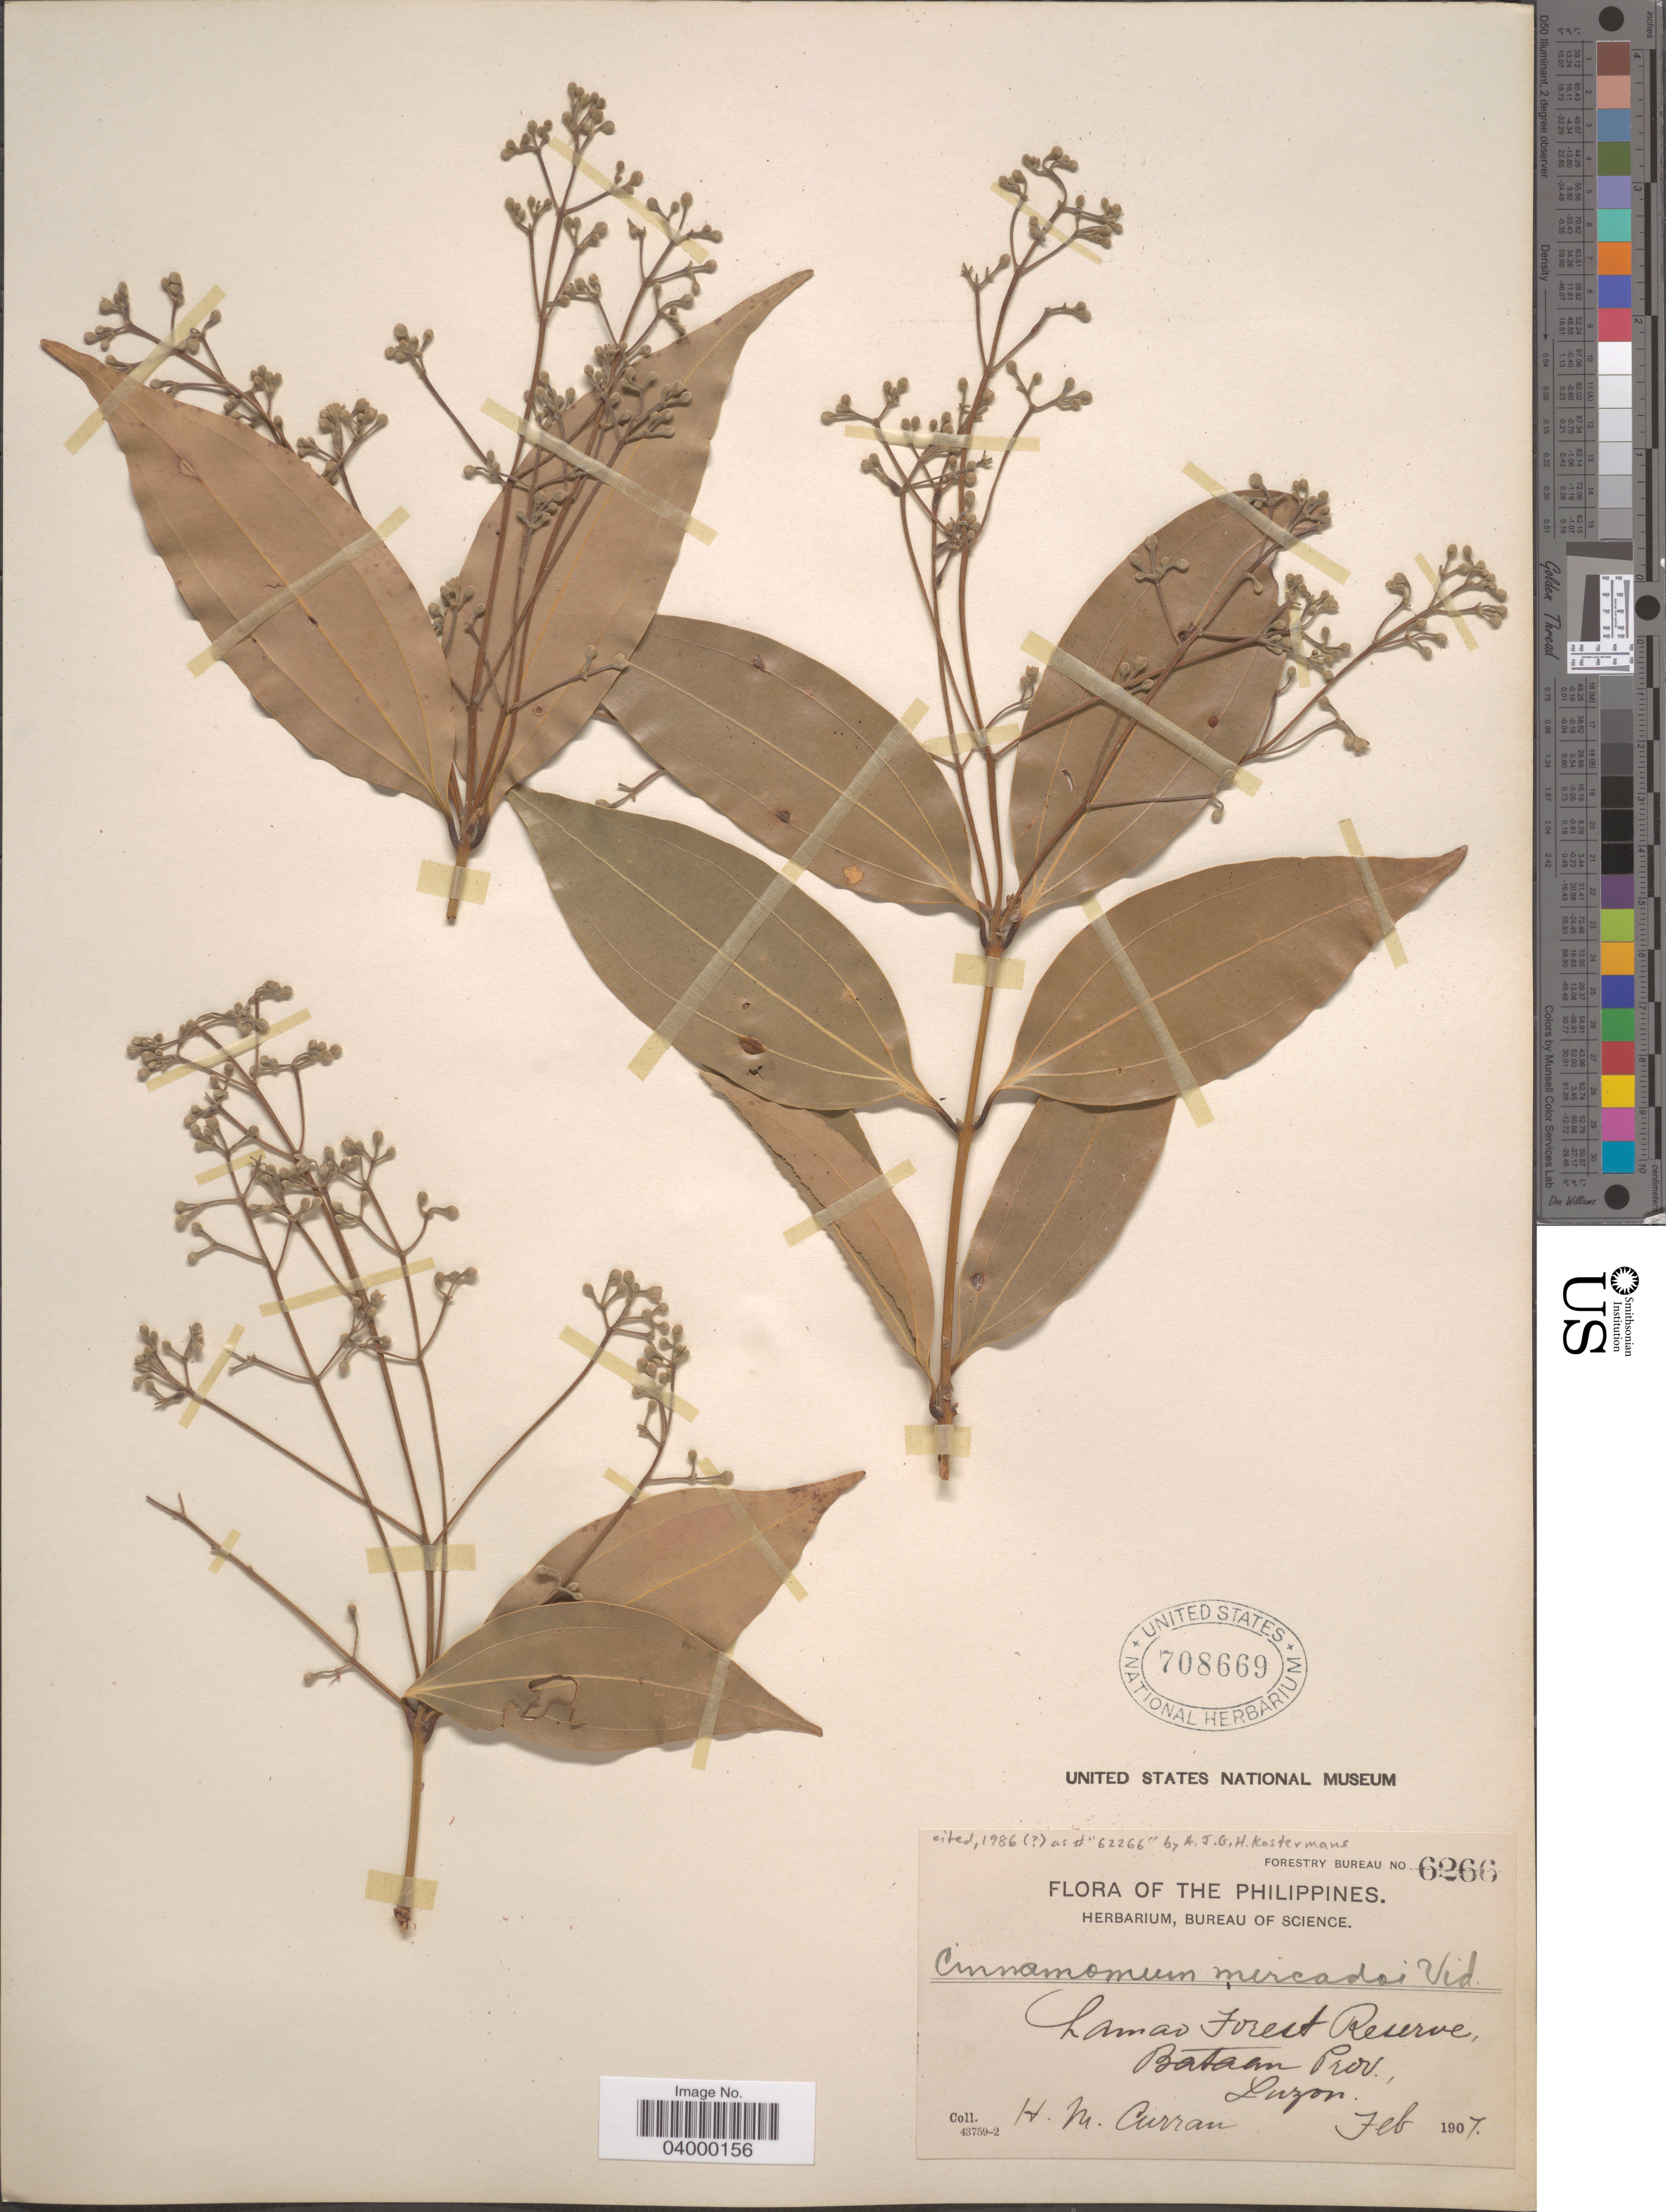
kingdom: Plantae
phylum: Tracheophyta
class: Magnoliopsida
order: Laurales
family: Lauraceae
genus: Cinnamomum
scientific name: Cinnamomum mercadoi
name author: Vidal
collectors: H. M. Curran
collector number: Forestry Bureau 6266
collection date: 1907-02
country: Philippines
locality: Lamao Forest Reserve, Bataan Prov., Luzon.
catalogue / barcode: US 708669